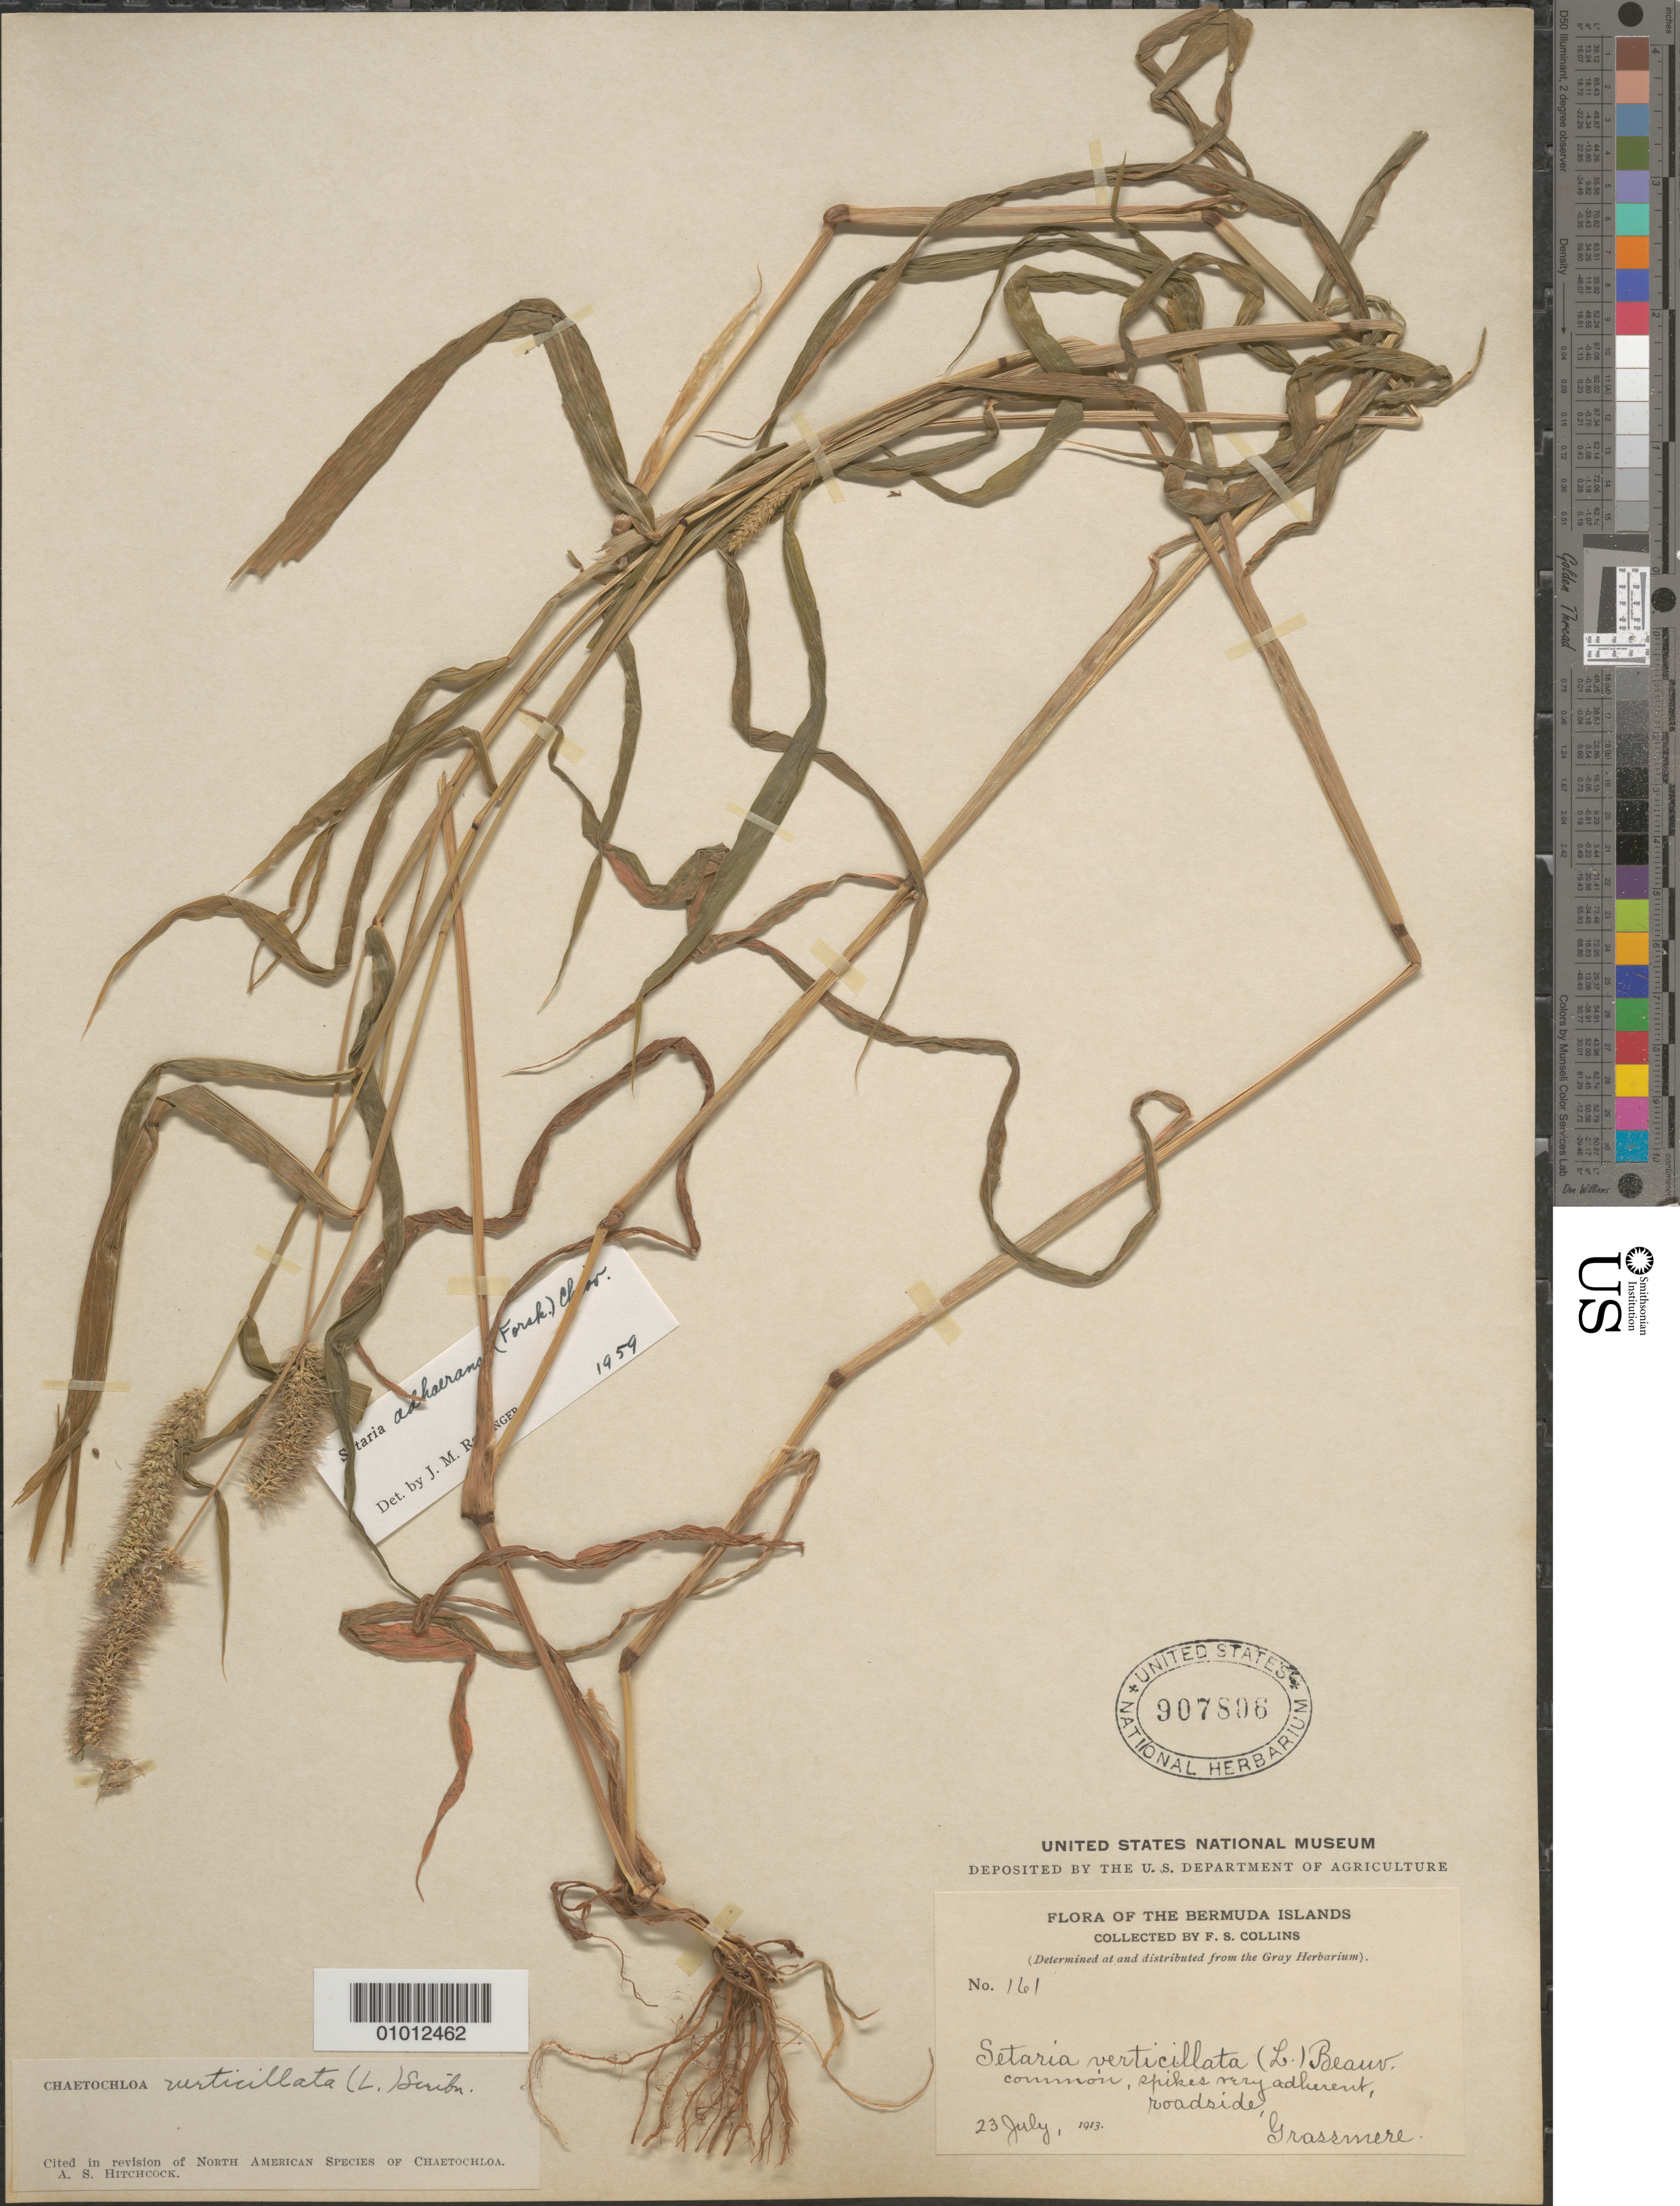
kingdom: Plantae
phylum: Tracheophyta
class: Liliopsida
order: Poales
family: Poaceae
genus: Setaria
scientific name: Setaria adhaerens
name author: (Forssk.) Chiov.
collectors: F. Collins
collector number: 161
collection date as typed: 23 Jul 1913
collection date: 1913-07-23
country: Bermuda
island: Bermuda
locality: Roadside.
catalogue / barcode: US 907806